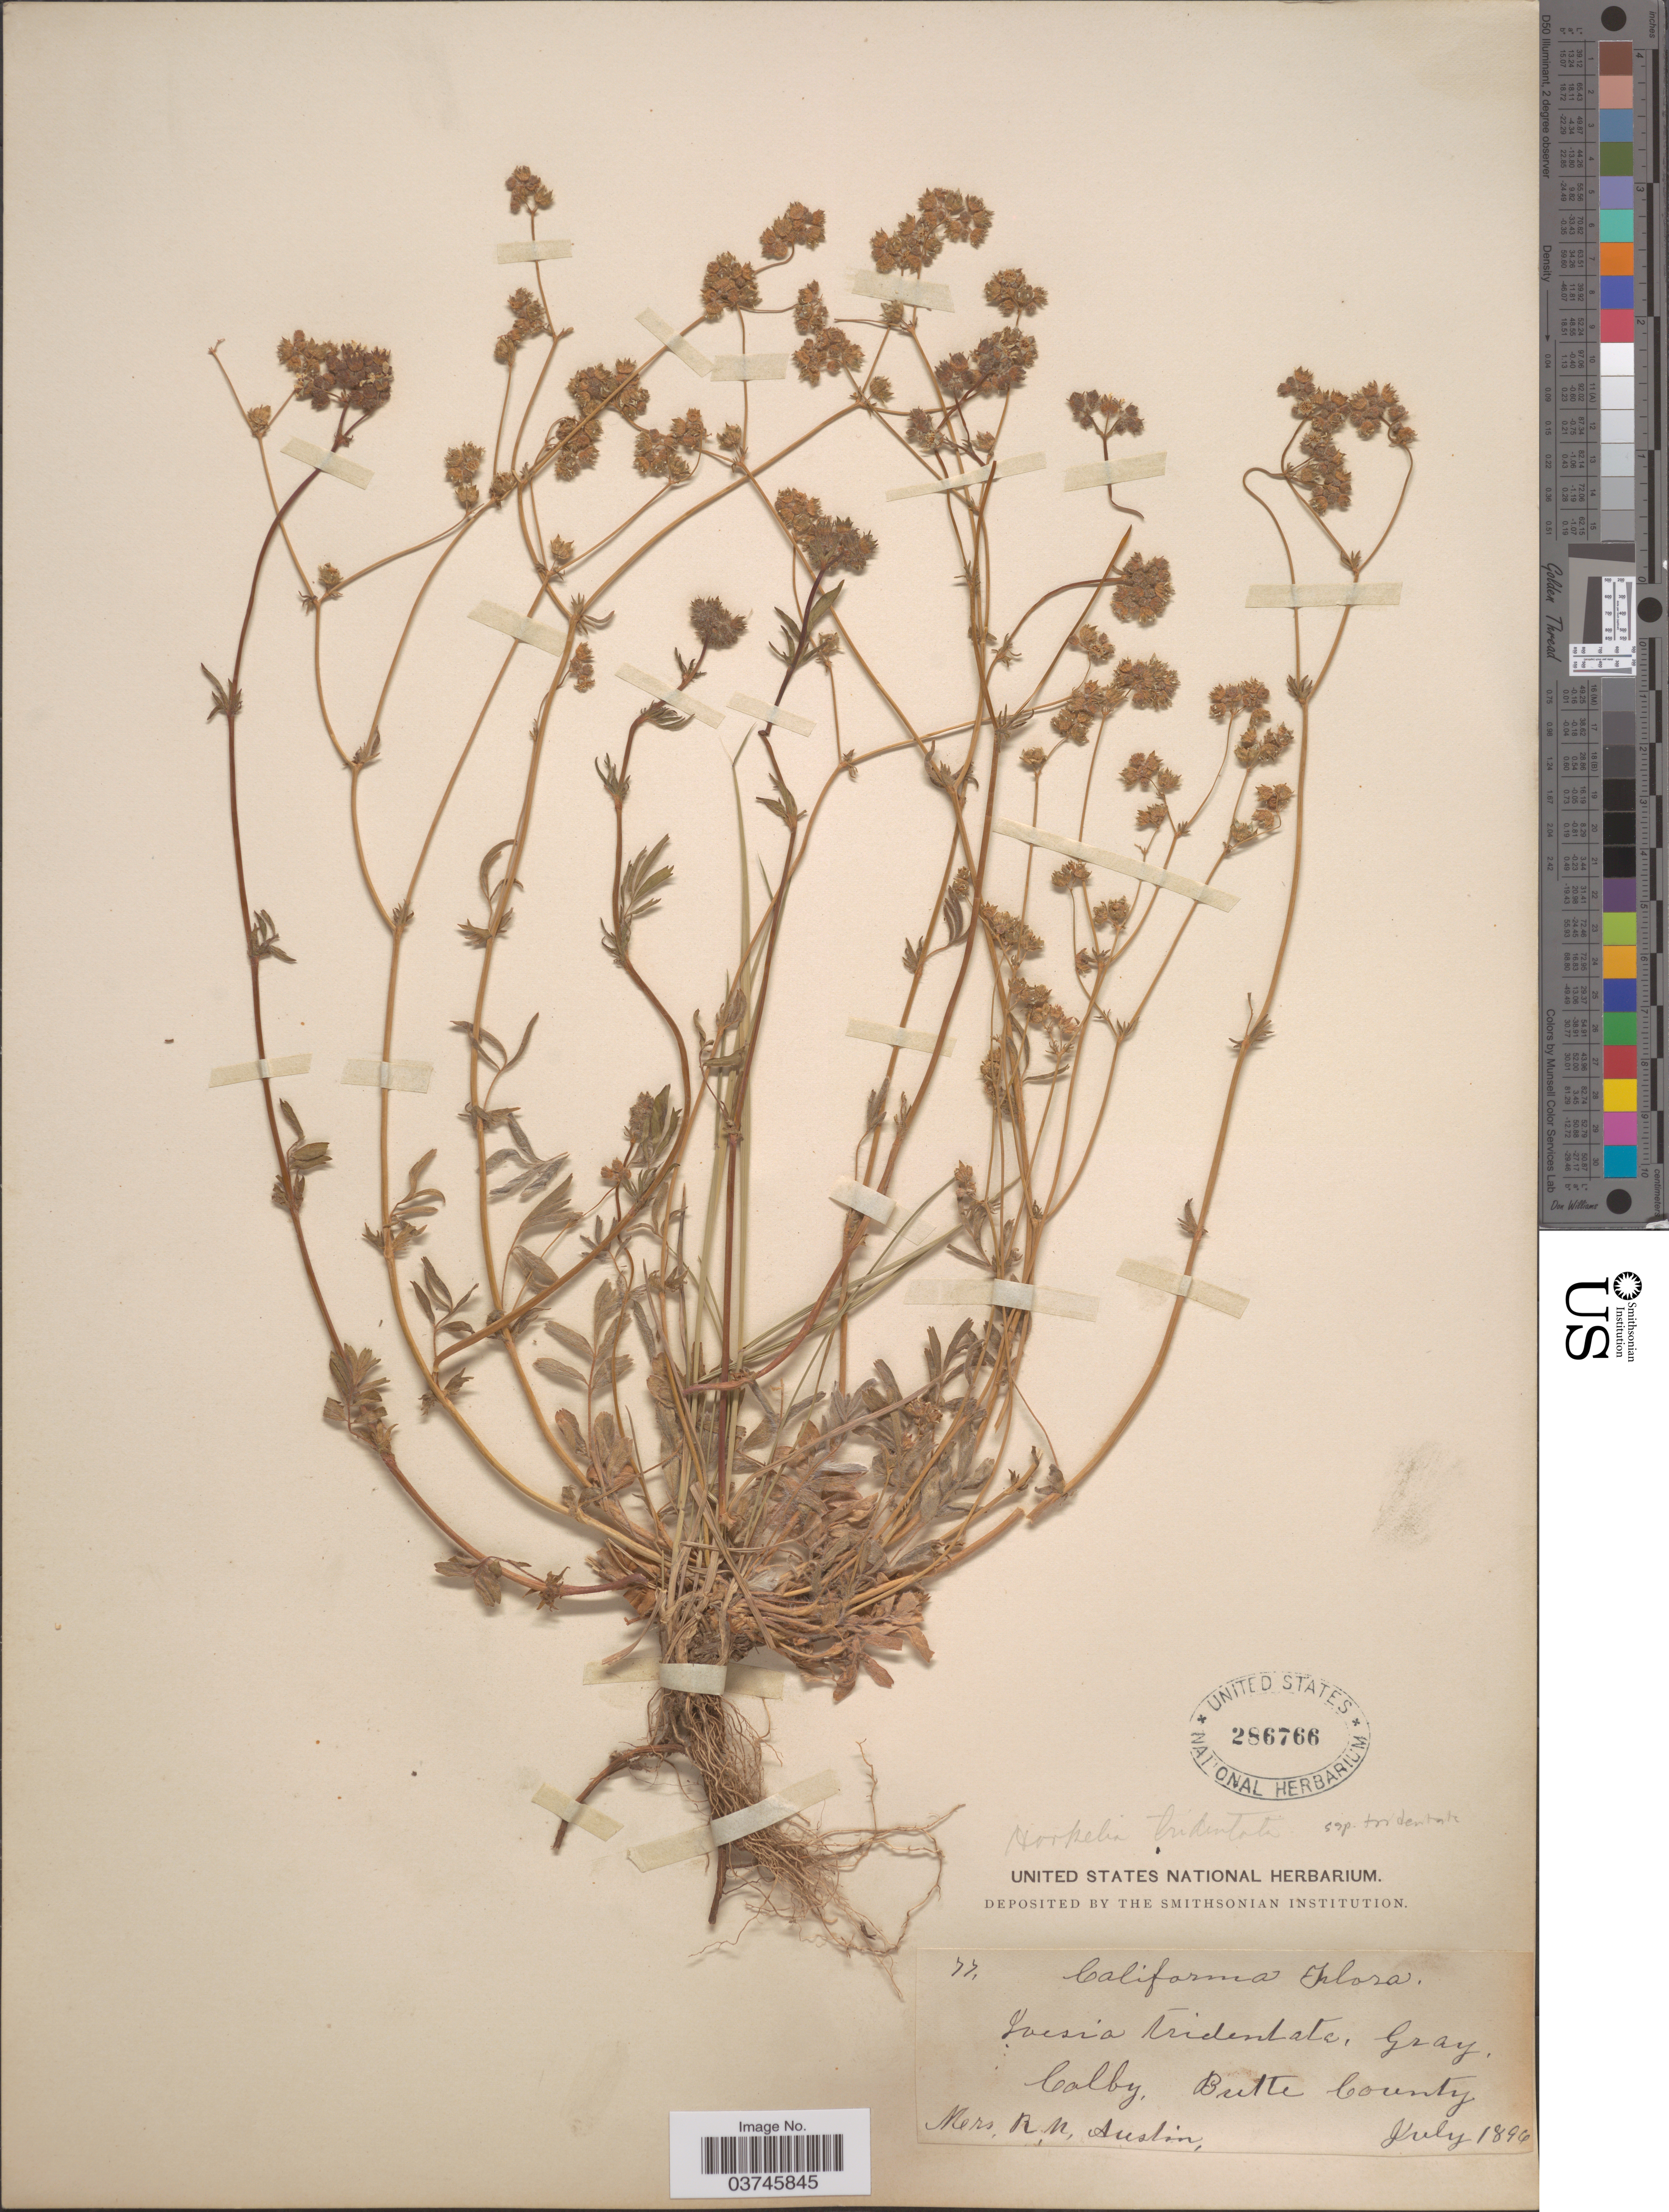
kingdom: Plantae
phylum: Tracheophyta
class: Magnoliopsida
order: Rosales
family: Rosaceae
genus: Potentilla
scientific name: Potentilla tilingii var. tilingii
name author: (Regel) Greene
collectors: R. Austin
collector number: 77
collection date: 1896-07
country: United States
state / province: California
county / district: Butte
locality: Colby, Butte County.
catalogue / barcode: US 286766